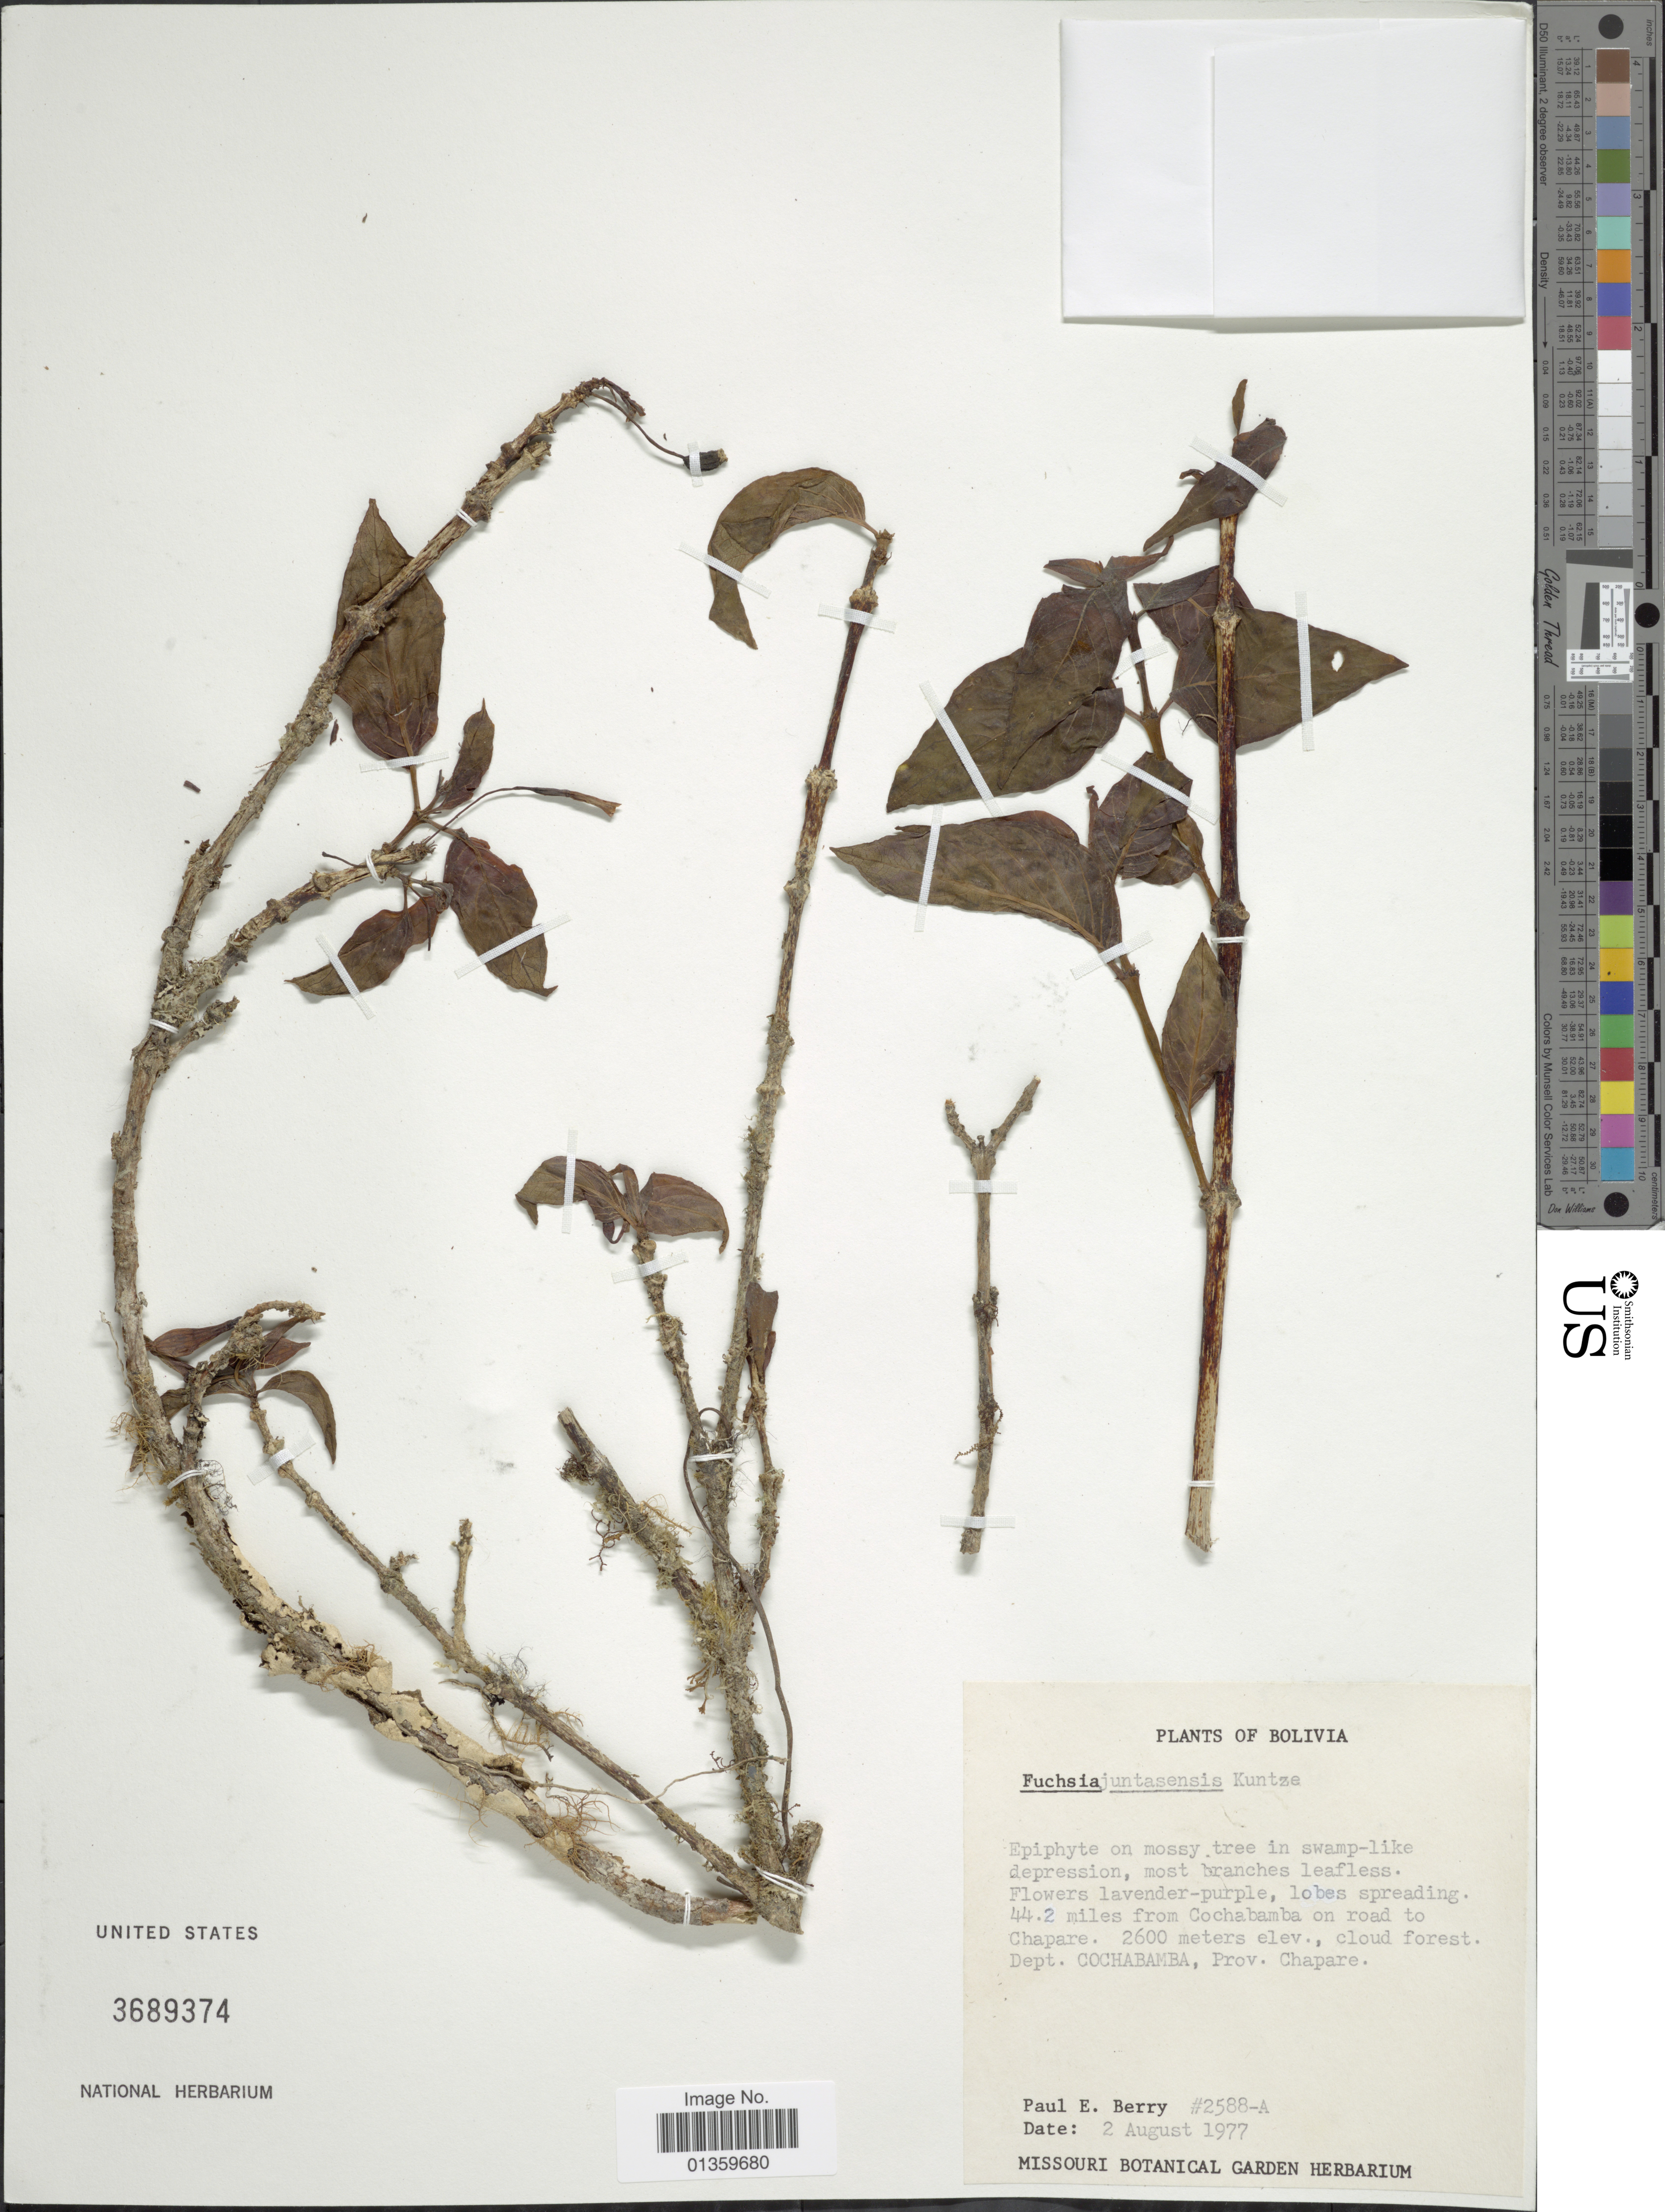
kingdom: Plantae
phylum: Tracheophyta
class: Magnoliopsida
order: Myrtales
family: Onagraceae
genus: Fuchsia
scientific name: Fuchsia juntasensis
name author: Kuntze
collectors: P. E. Berry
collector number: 2588-A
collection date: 1977-08-02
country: Bolivia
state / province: Cochabamba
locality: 44.2 miles from Cochabamba on road to Chapare, Prov. Chapare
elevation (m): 2600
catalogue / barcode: US 3689374